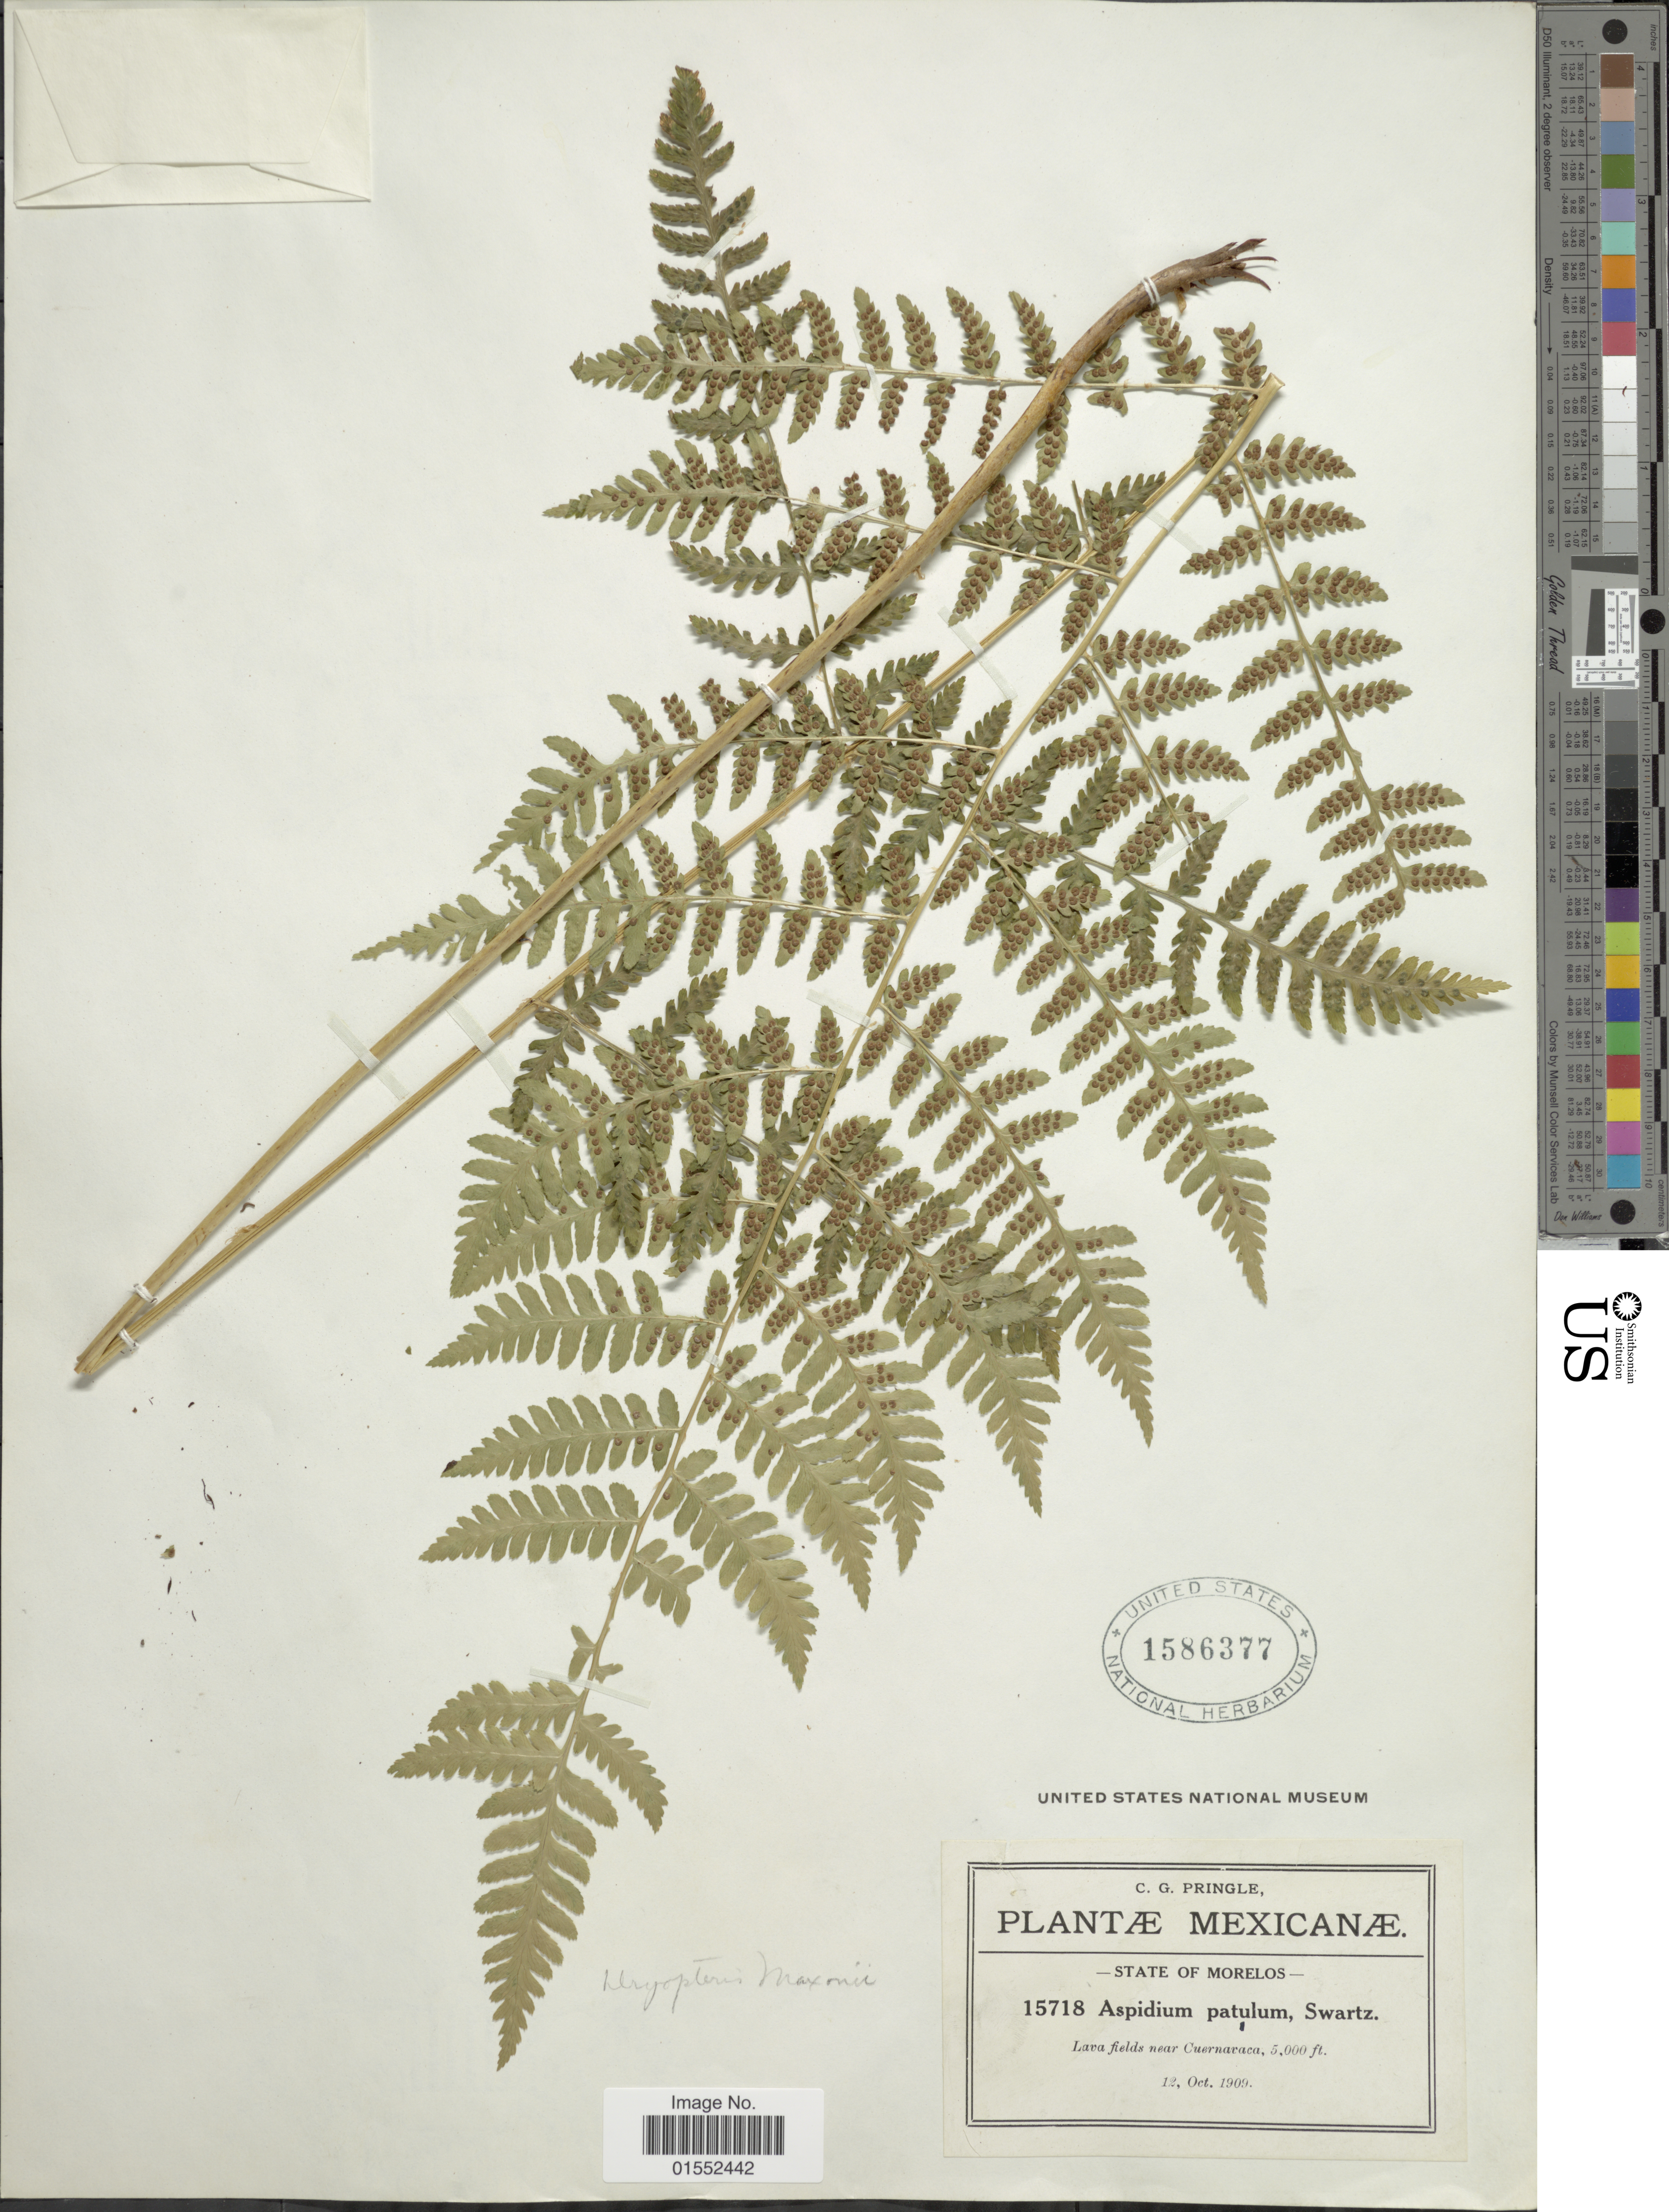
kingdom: Plantae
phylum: Tracheophyta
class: Polypodiopsida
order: Polypodiales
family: Dryopteridaceae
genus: Dryopteris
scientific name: Dryopteris maxonii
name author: Underw. & C. Chr.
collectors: C. G. Pringle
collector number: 15718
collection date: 1909-10-12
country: Mexico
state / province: Morelos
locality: State of Morelos. lava fields near Cuernavaca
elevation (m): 1524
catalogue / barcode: US 1586377